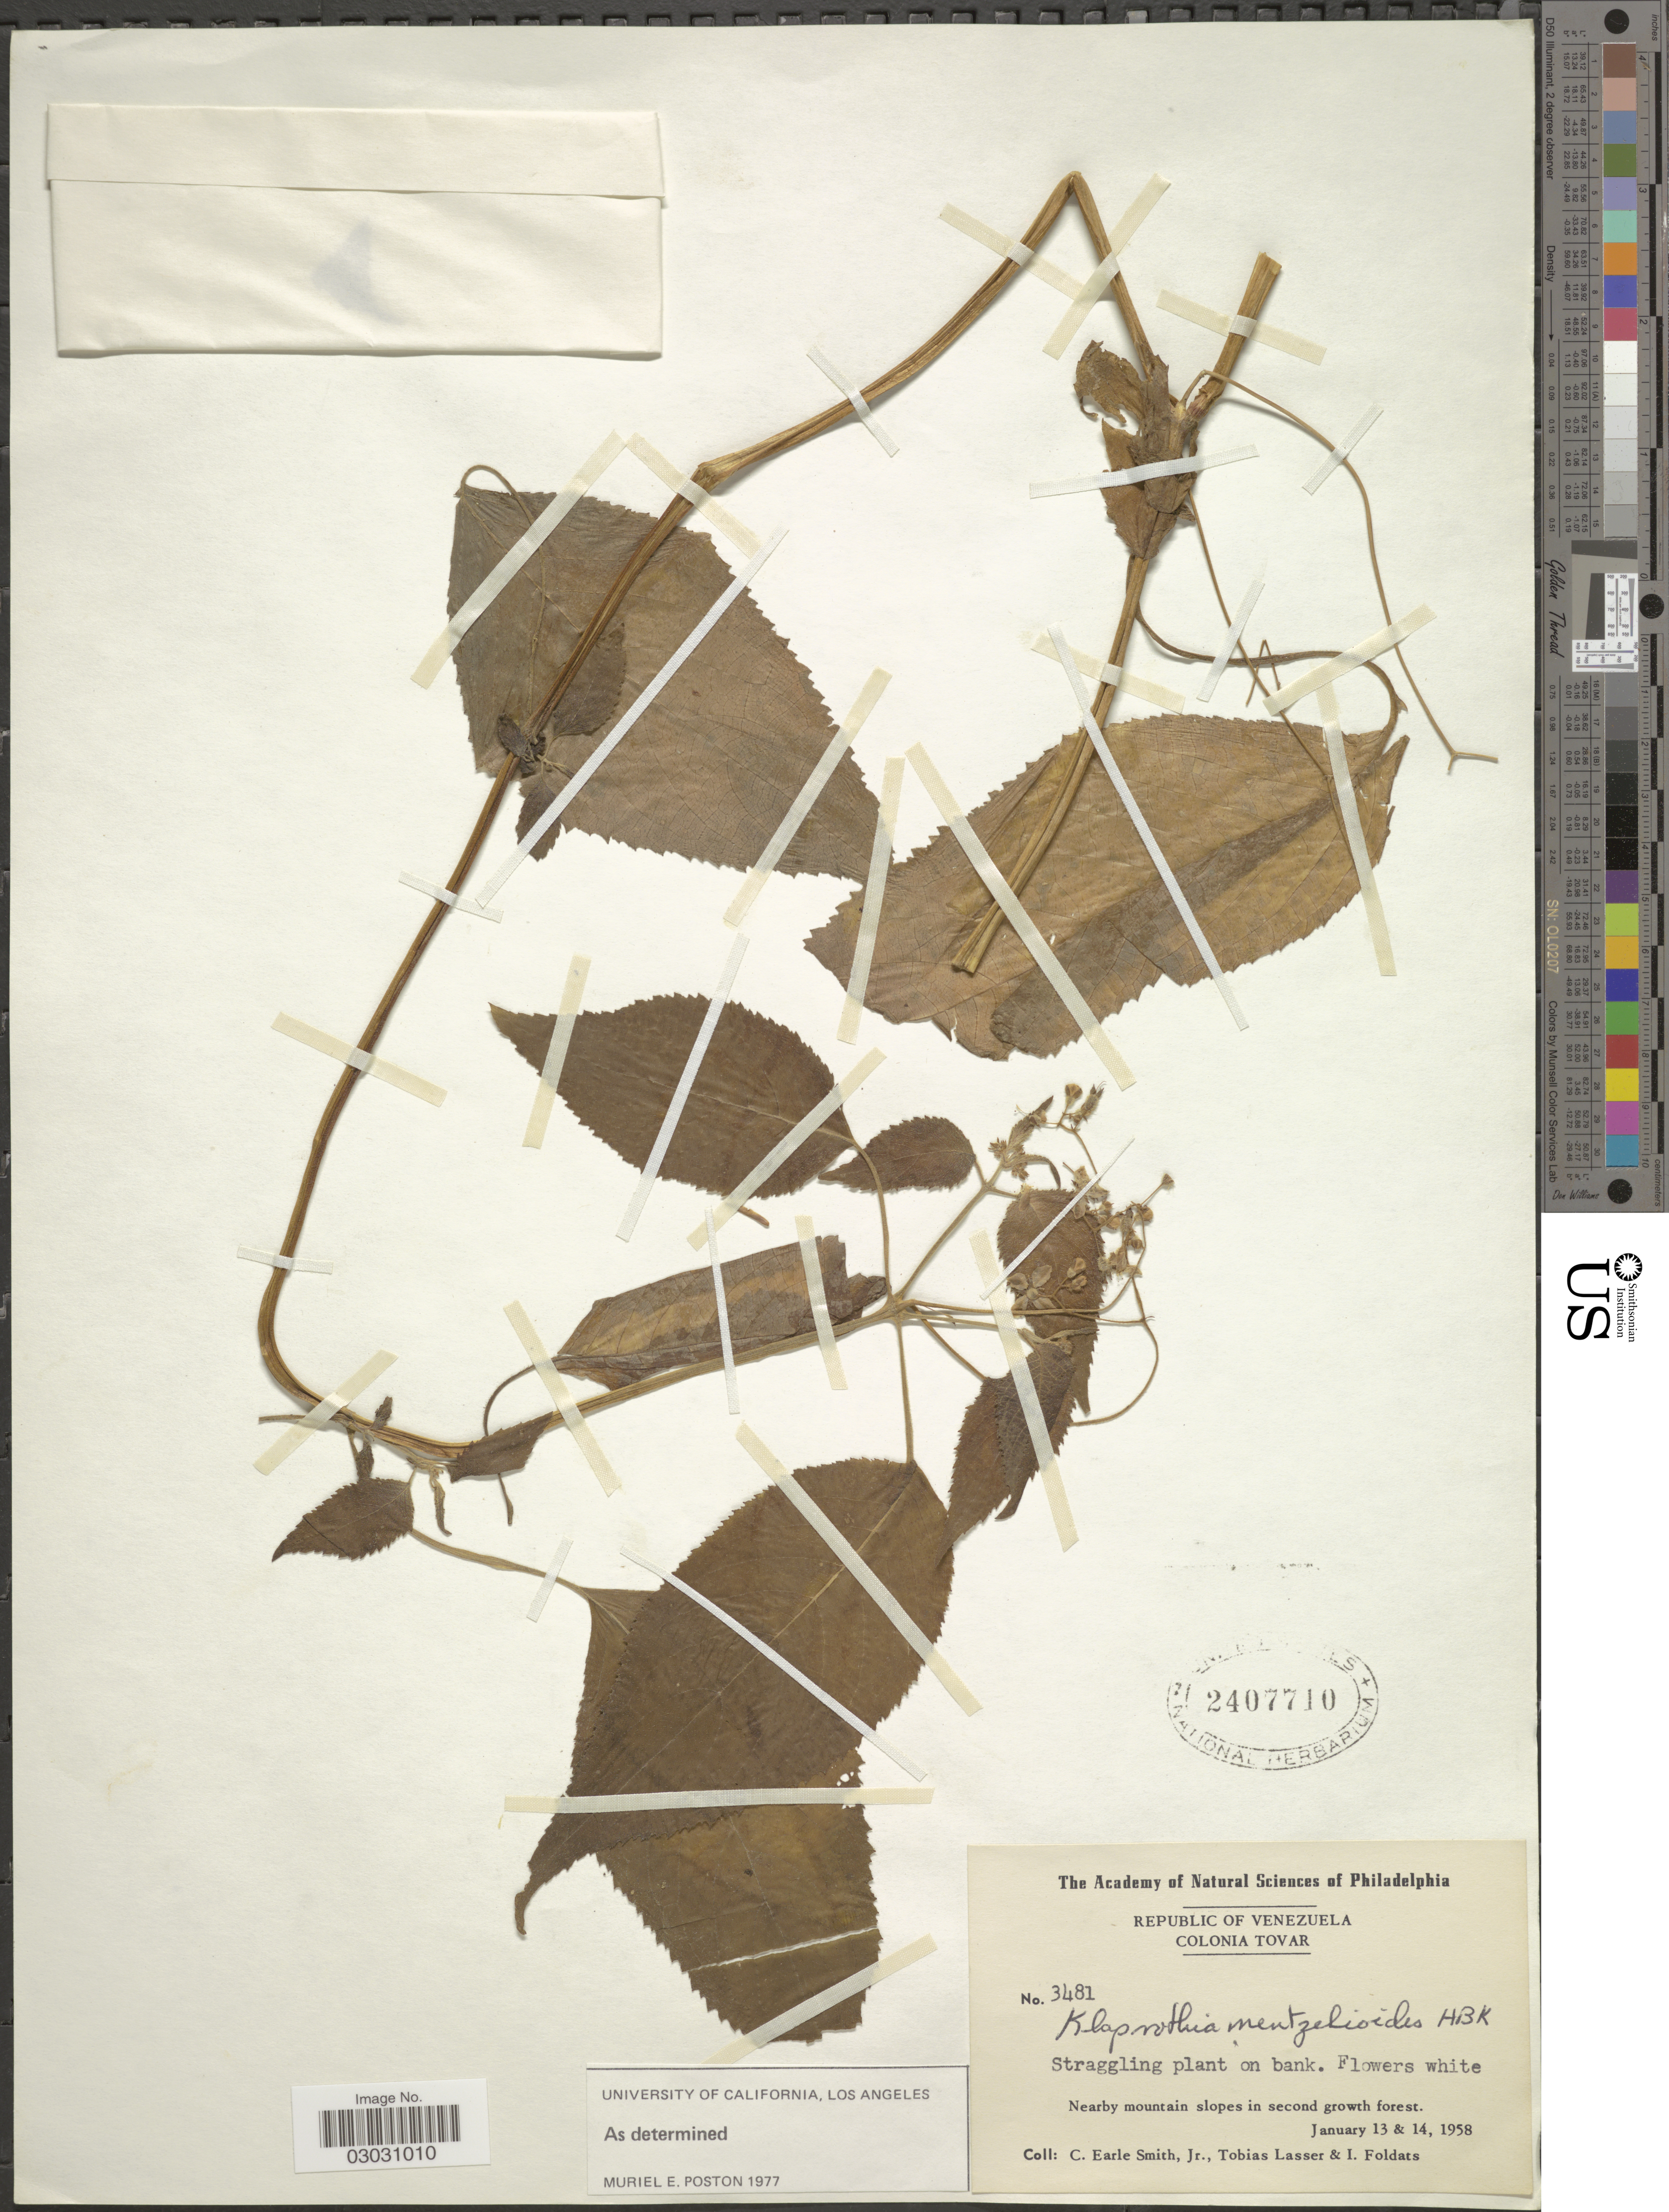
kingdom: Plantae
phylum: Tracheophyta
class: Magnoliopsida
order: Cornales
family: Loasaceae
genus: Klaprothia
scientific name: Klaprothia mentzelioides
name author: Kunth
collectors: C. E. Smith Jr., T. Lasser & I. Foldats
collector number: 3481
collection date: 1958-01-13/1958-01-14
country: Venezuela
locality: Colonia Tovar, Nearby mountain slopes in second growth forest.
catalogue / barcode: US 2407710